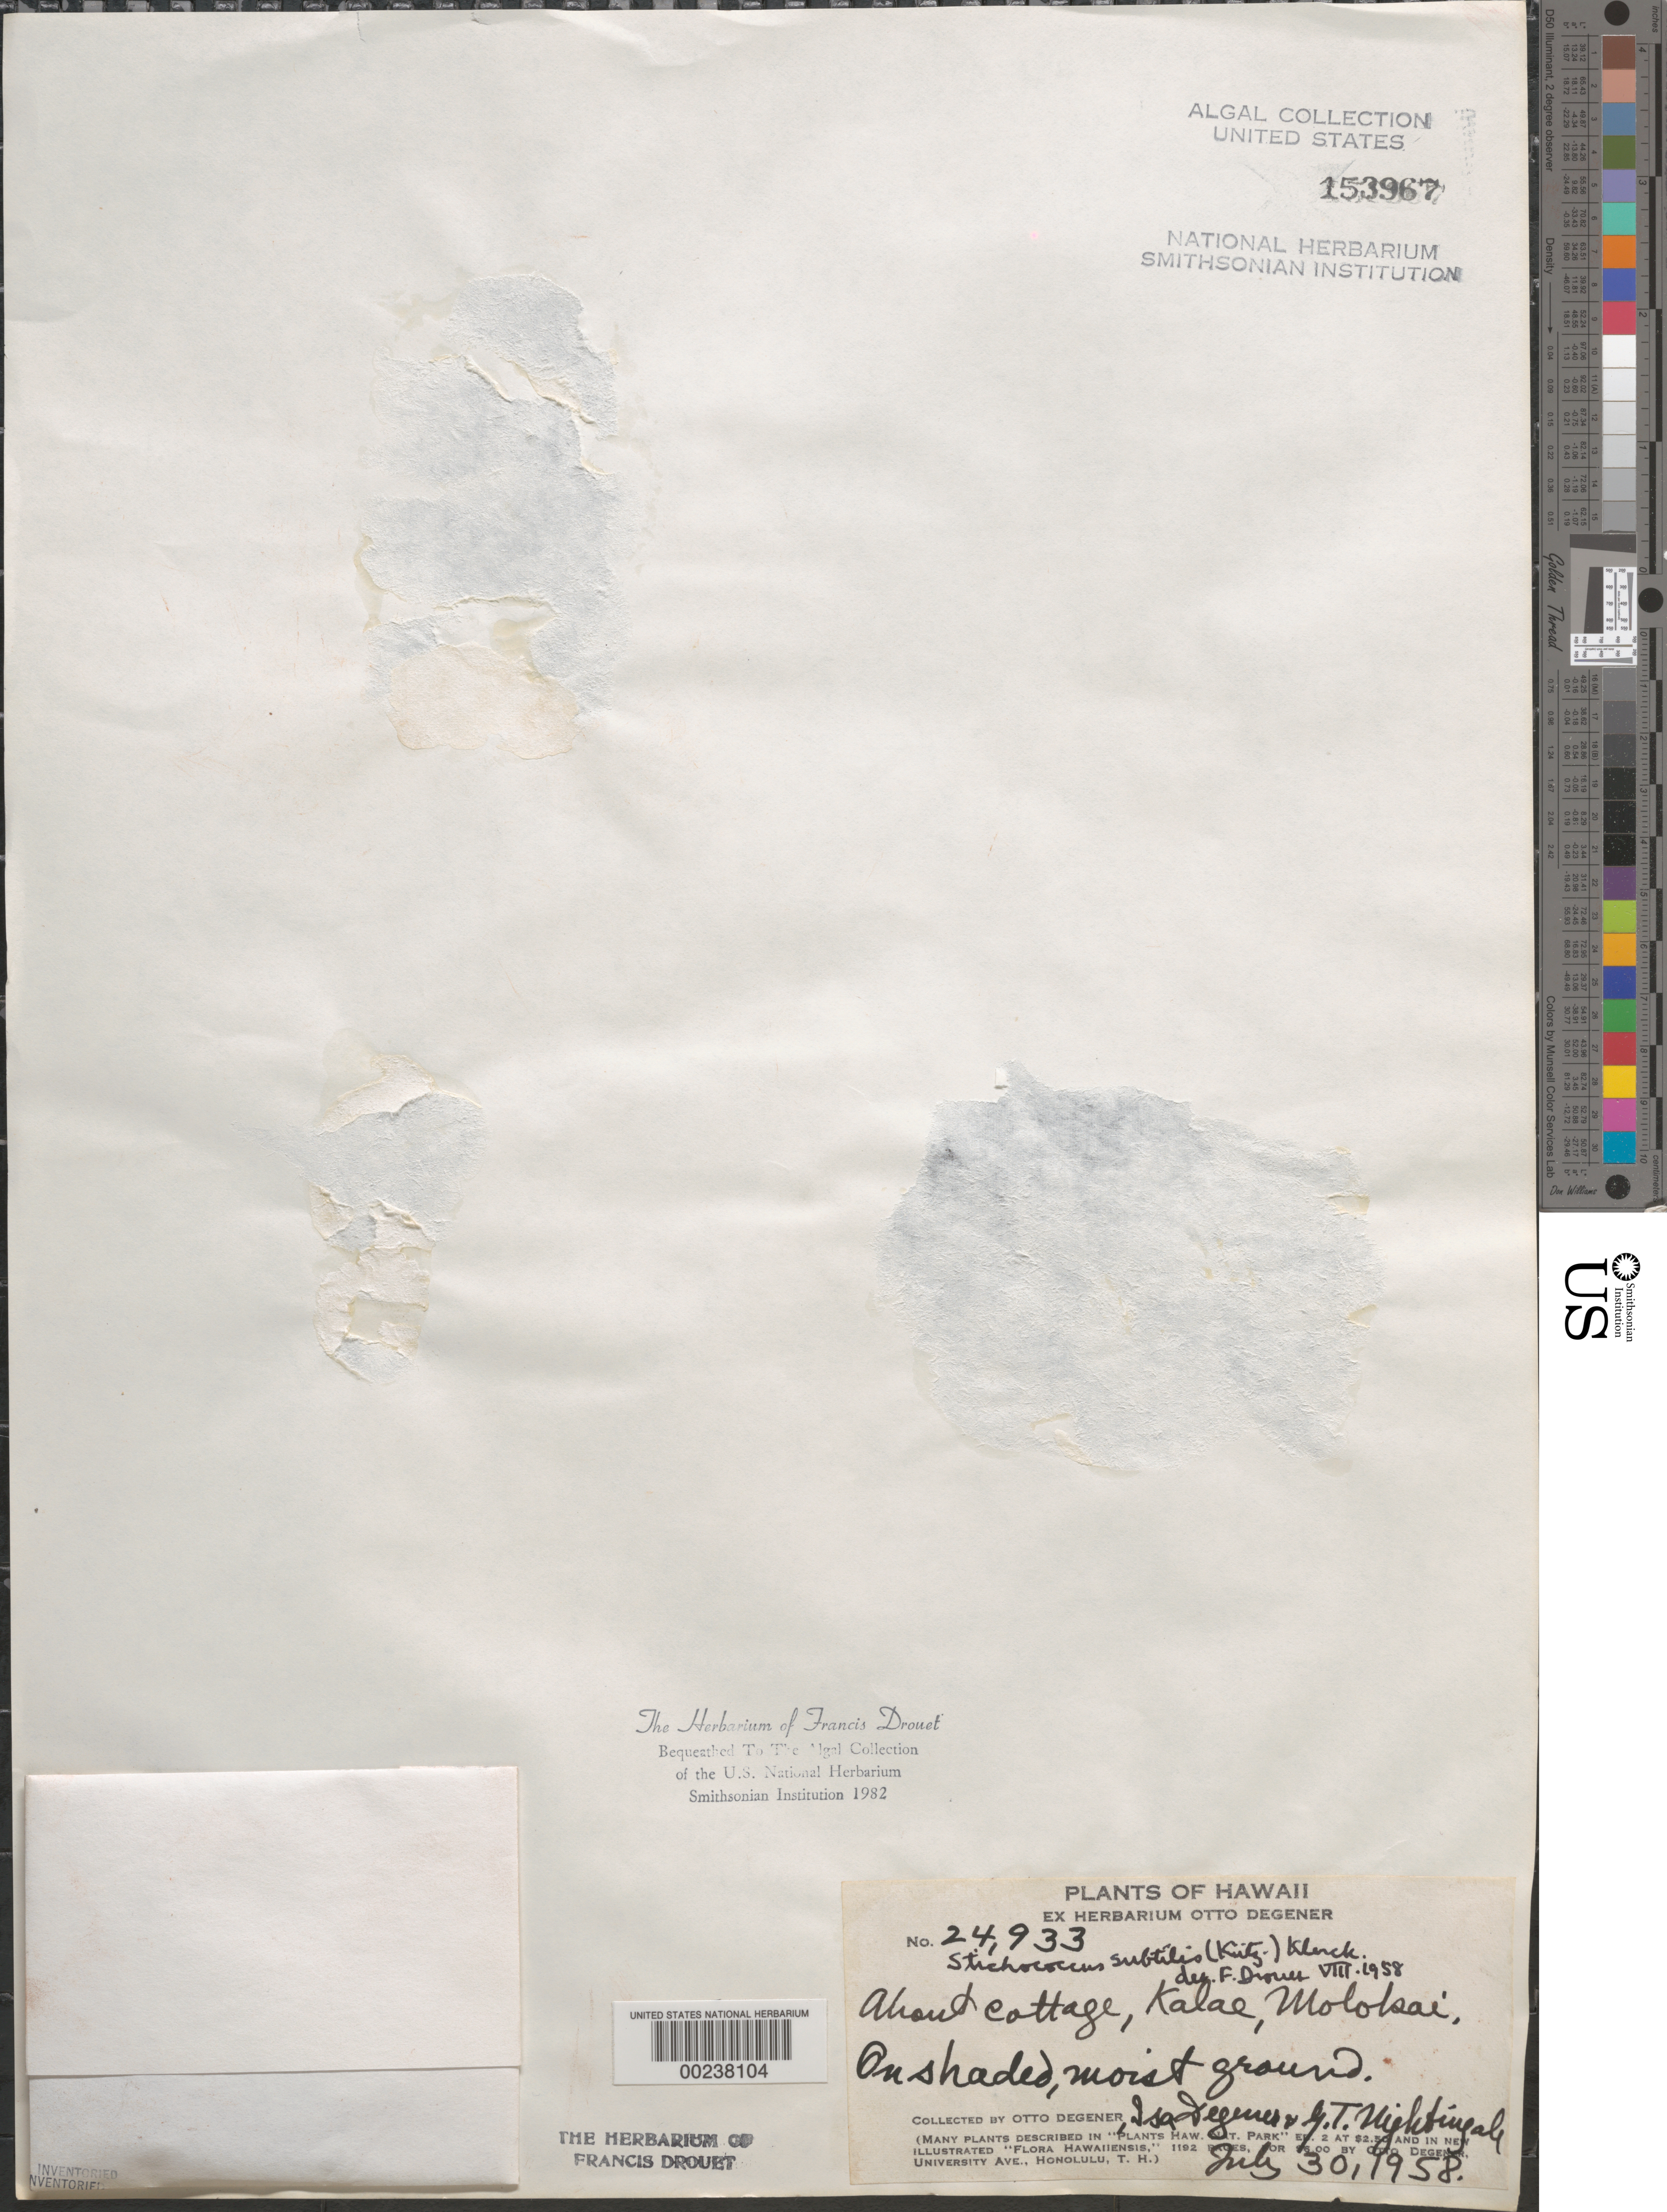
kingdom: Plantae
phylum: Charophyta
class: Klebsormidiophyceae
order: Klebsormidiales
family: Klebsormidiaceae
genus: Klebsormidium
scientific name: Klebsormidium subtile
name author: (Kütz.) Mikhailyuk et al.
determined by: Algae name updating Project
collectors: O. Degener, I. Degener & G. Nightingale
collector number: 24933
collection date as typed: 30 Jul 1958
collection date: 1958-07-30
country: United States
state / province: Hawaii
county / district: Maui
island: Moloka'i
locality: Kalae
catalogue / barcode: US 153967